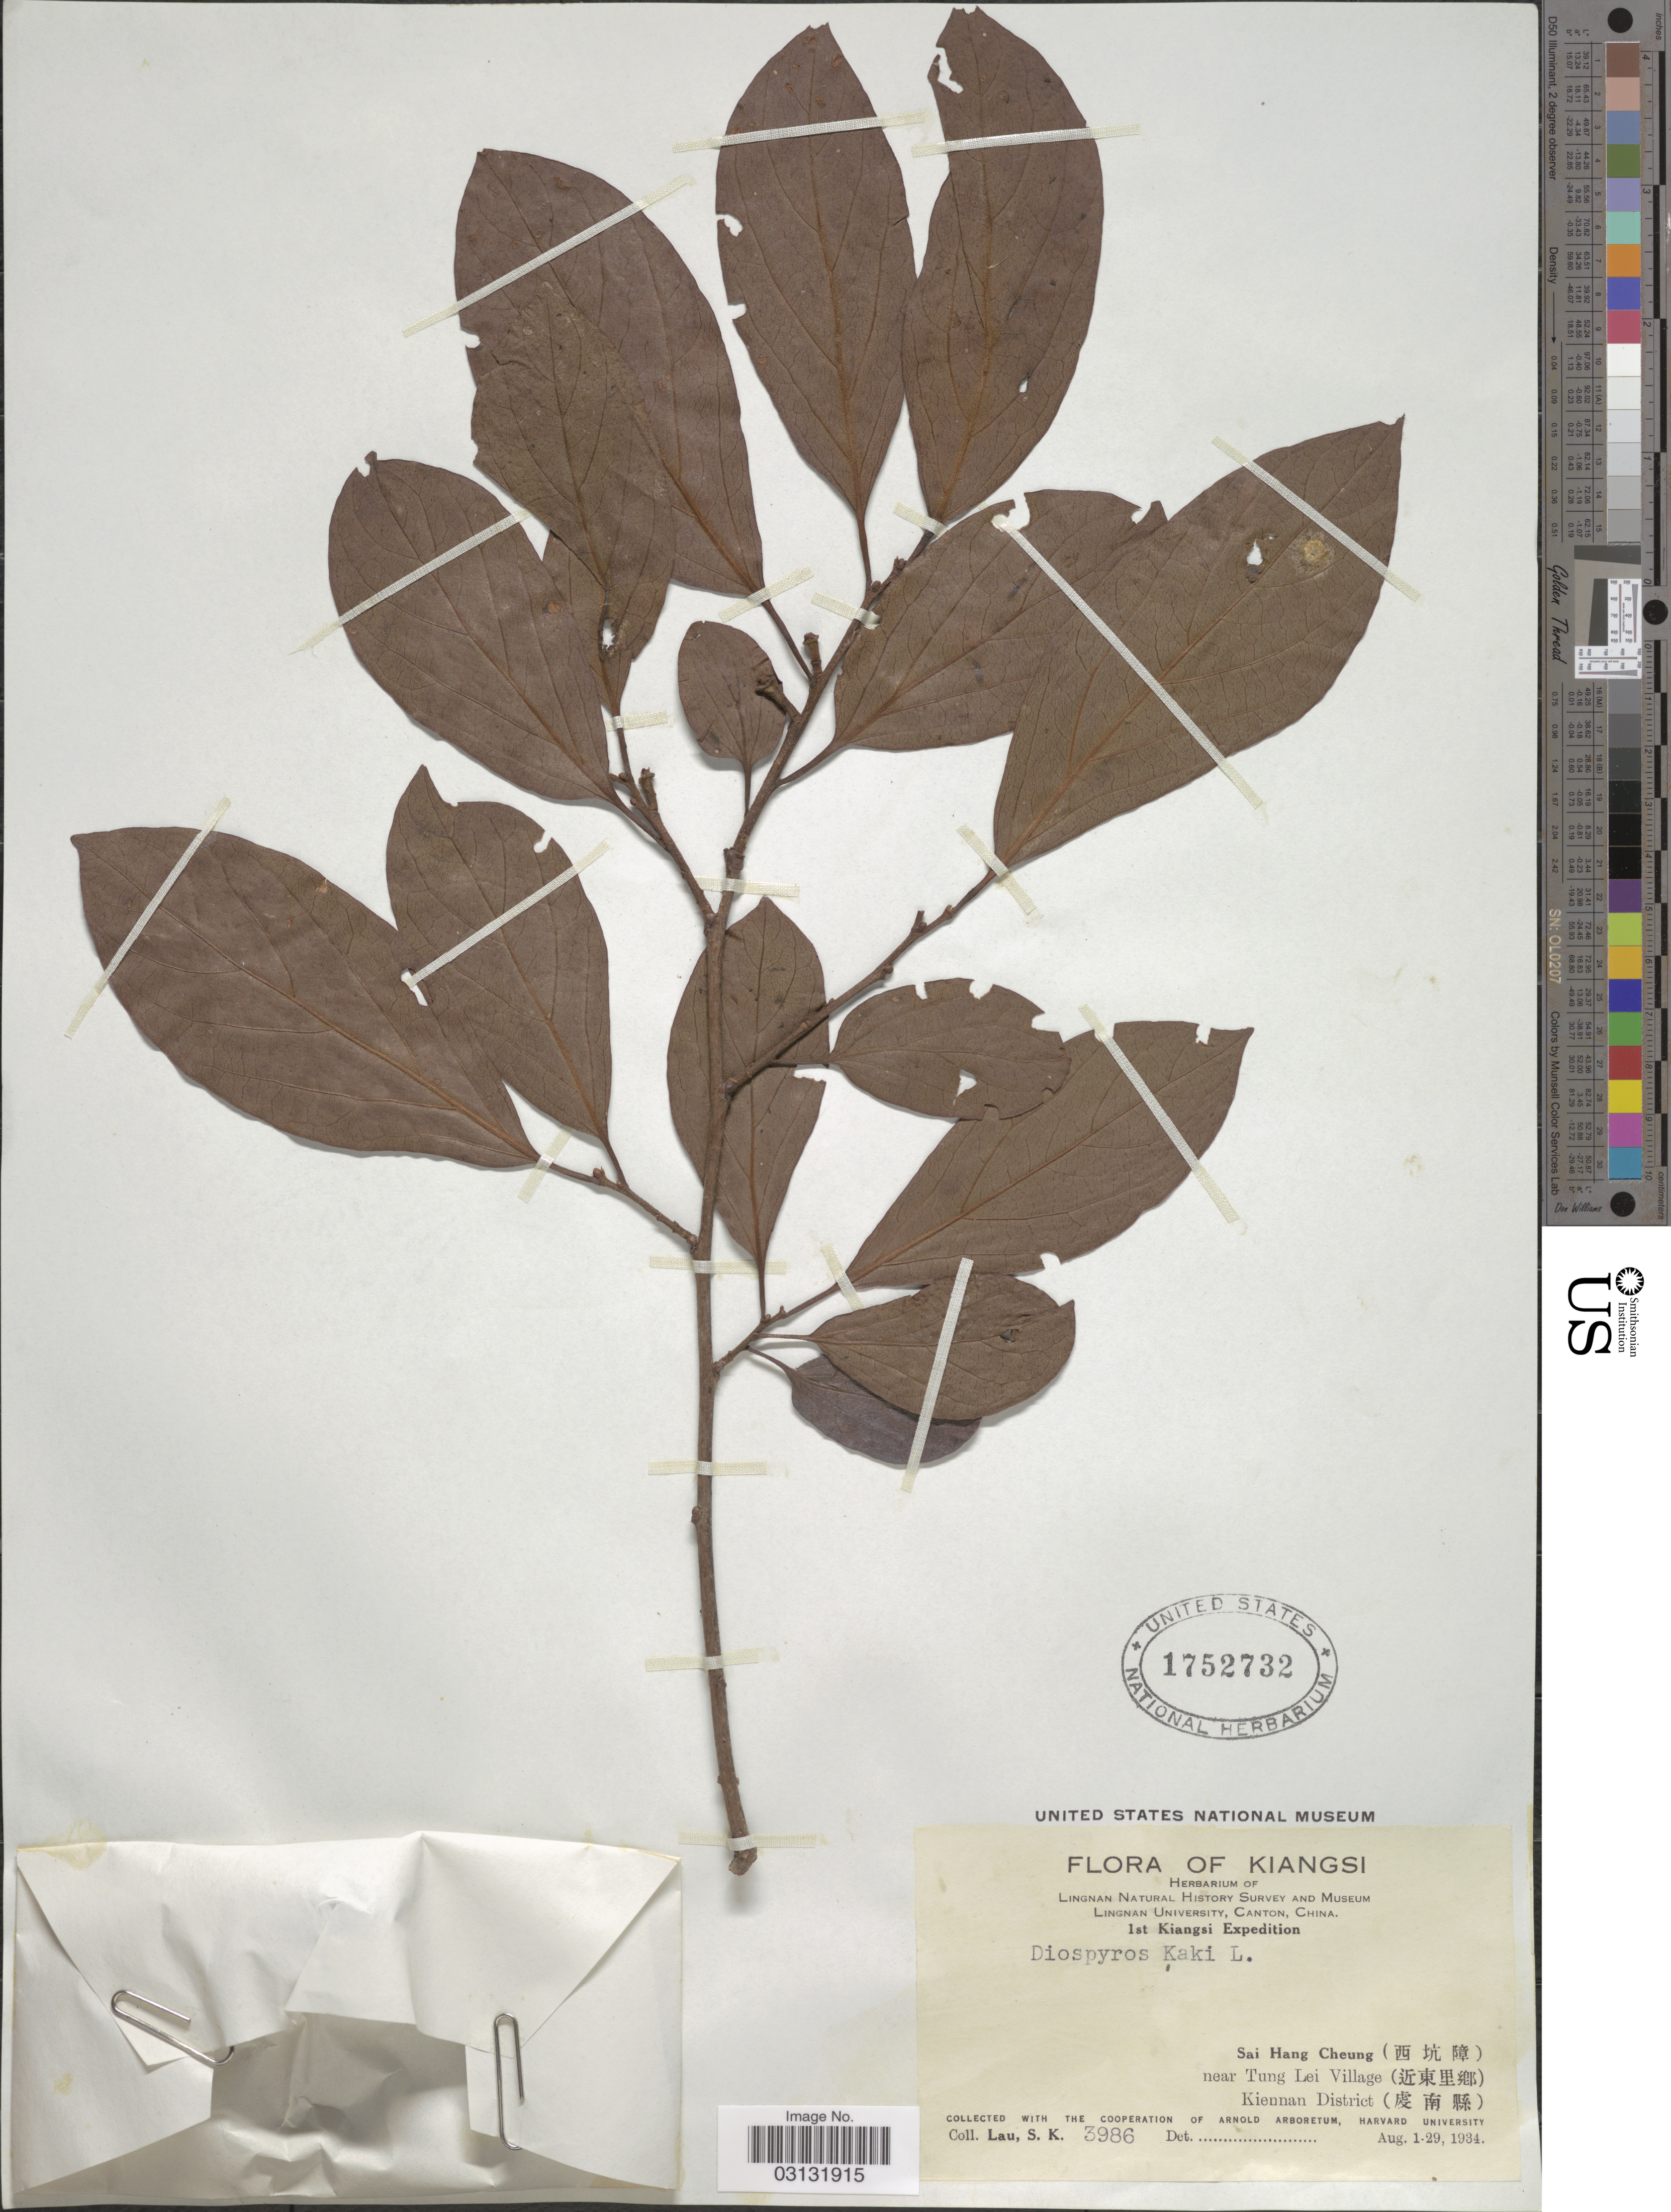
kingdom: Plantae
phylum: Tracheophyta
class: Magnoliopsida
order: Ericales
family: Ebenaceae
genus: Diospyros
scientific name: Diospyros kaki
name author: Thunb.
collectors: S. K. Lau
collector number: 3986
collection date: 1934-08-01/1934-08-29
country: China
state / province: Jiangxi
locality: Kiangsi. Sai Hang Cheung near Tung Lei Village. Kiennan District.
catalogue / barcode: US 1752732